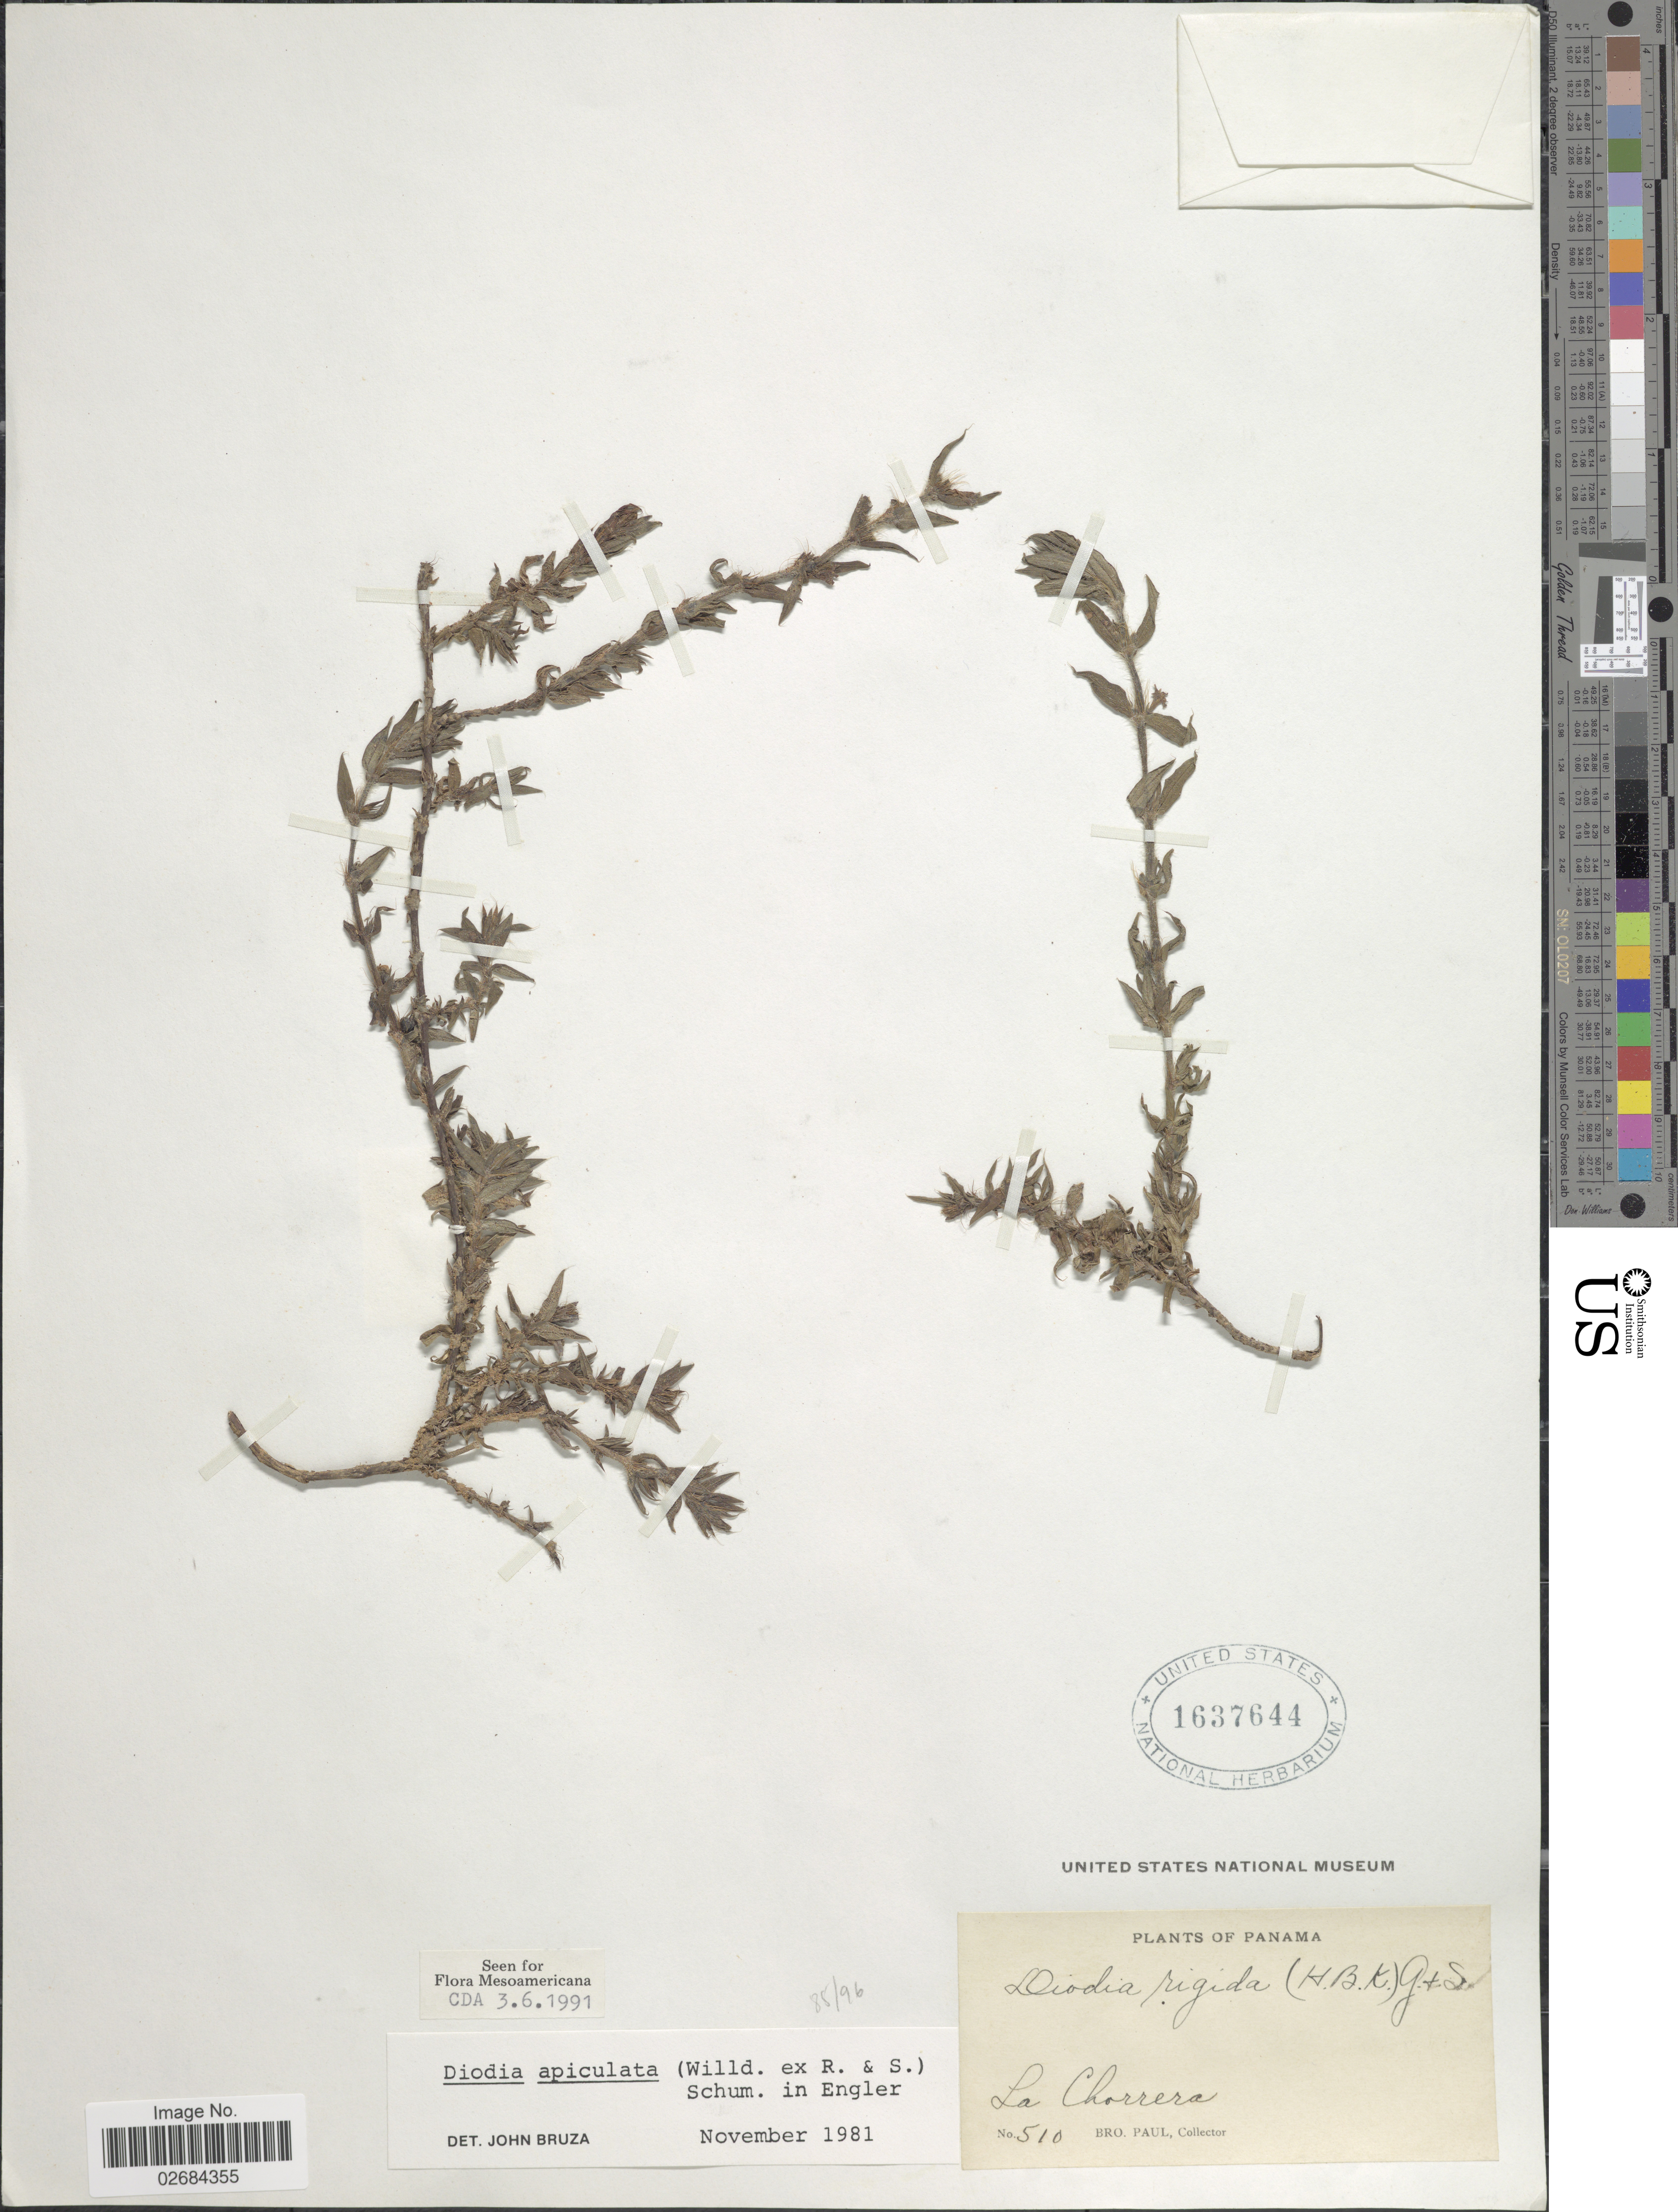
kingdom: Plantae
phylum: Tracheophyta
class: Magnoliopsida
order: Gentianales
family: Rubiaceae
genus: Diodia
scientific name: Diodia apiculata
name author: (Willd. ex Roem. & Schult.) K. Schum.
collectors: B. Paul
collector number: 510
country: Panama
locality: La Chorrera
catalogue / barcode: US 1637644